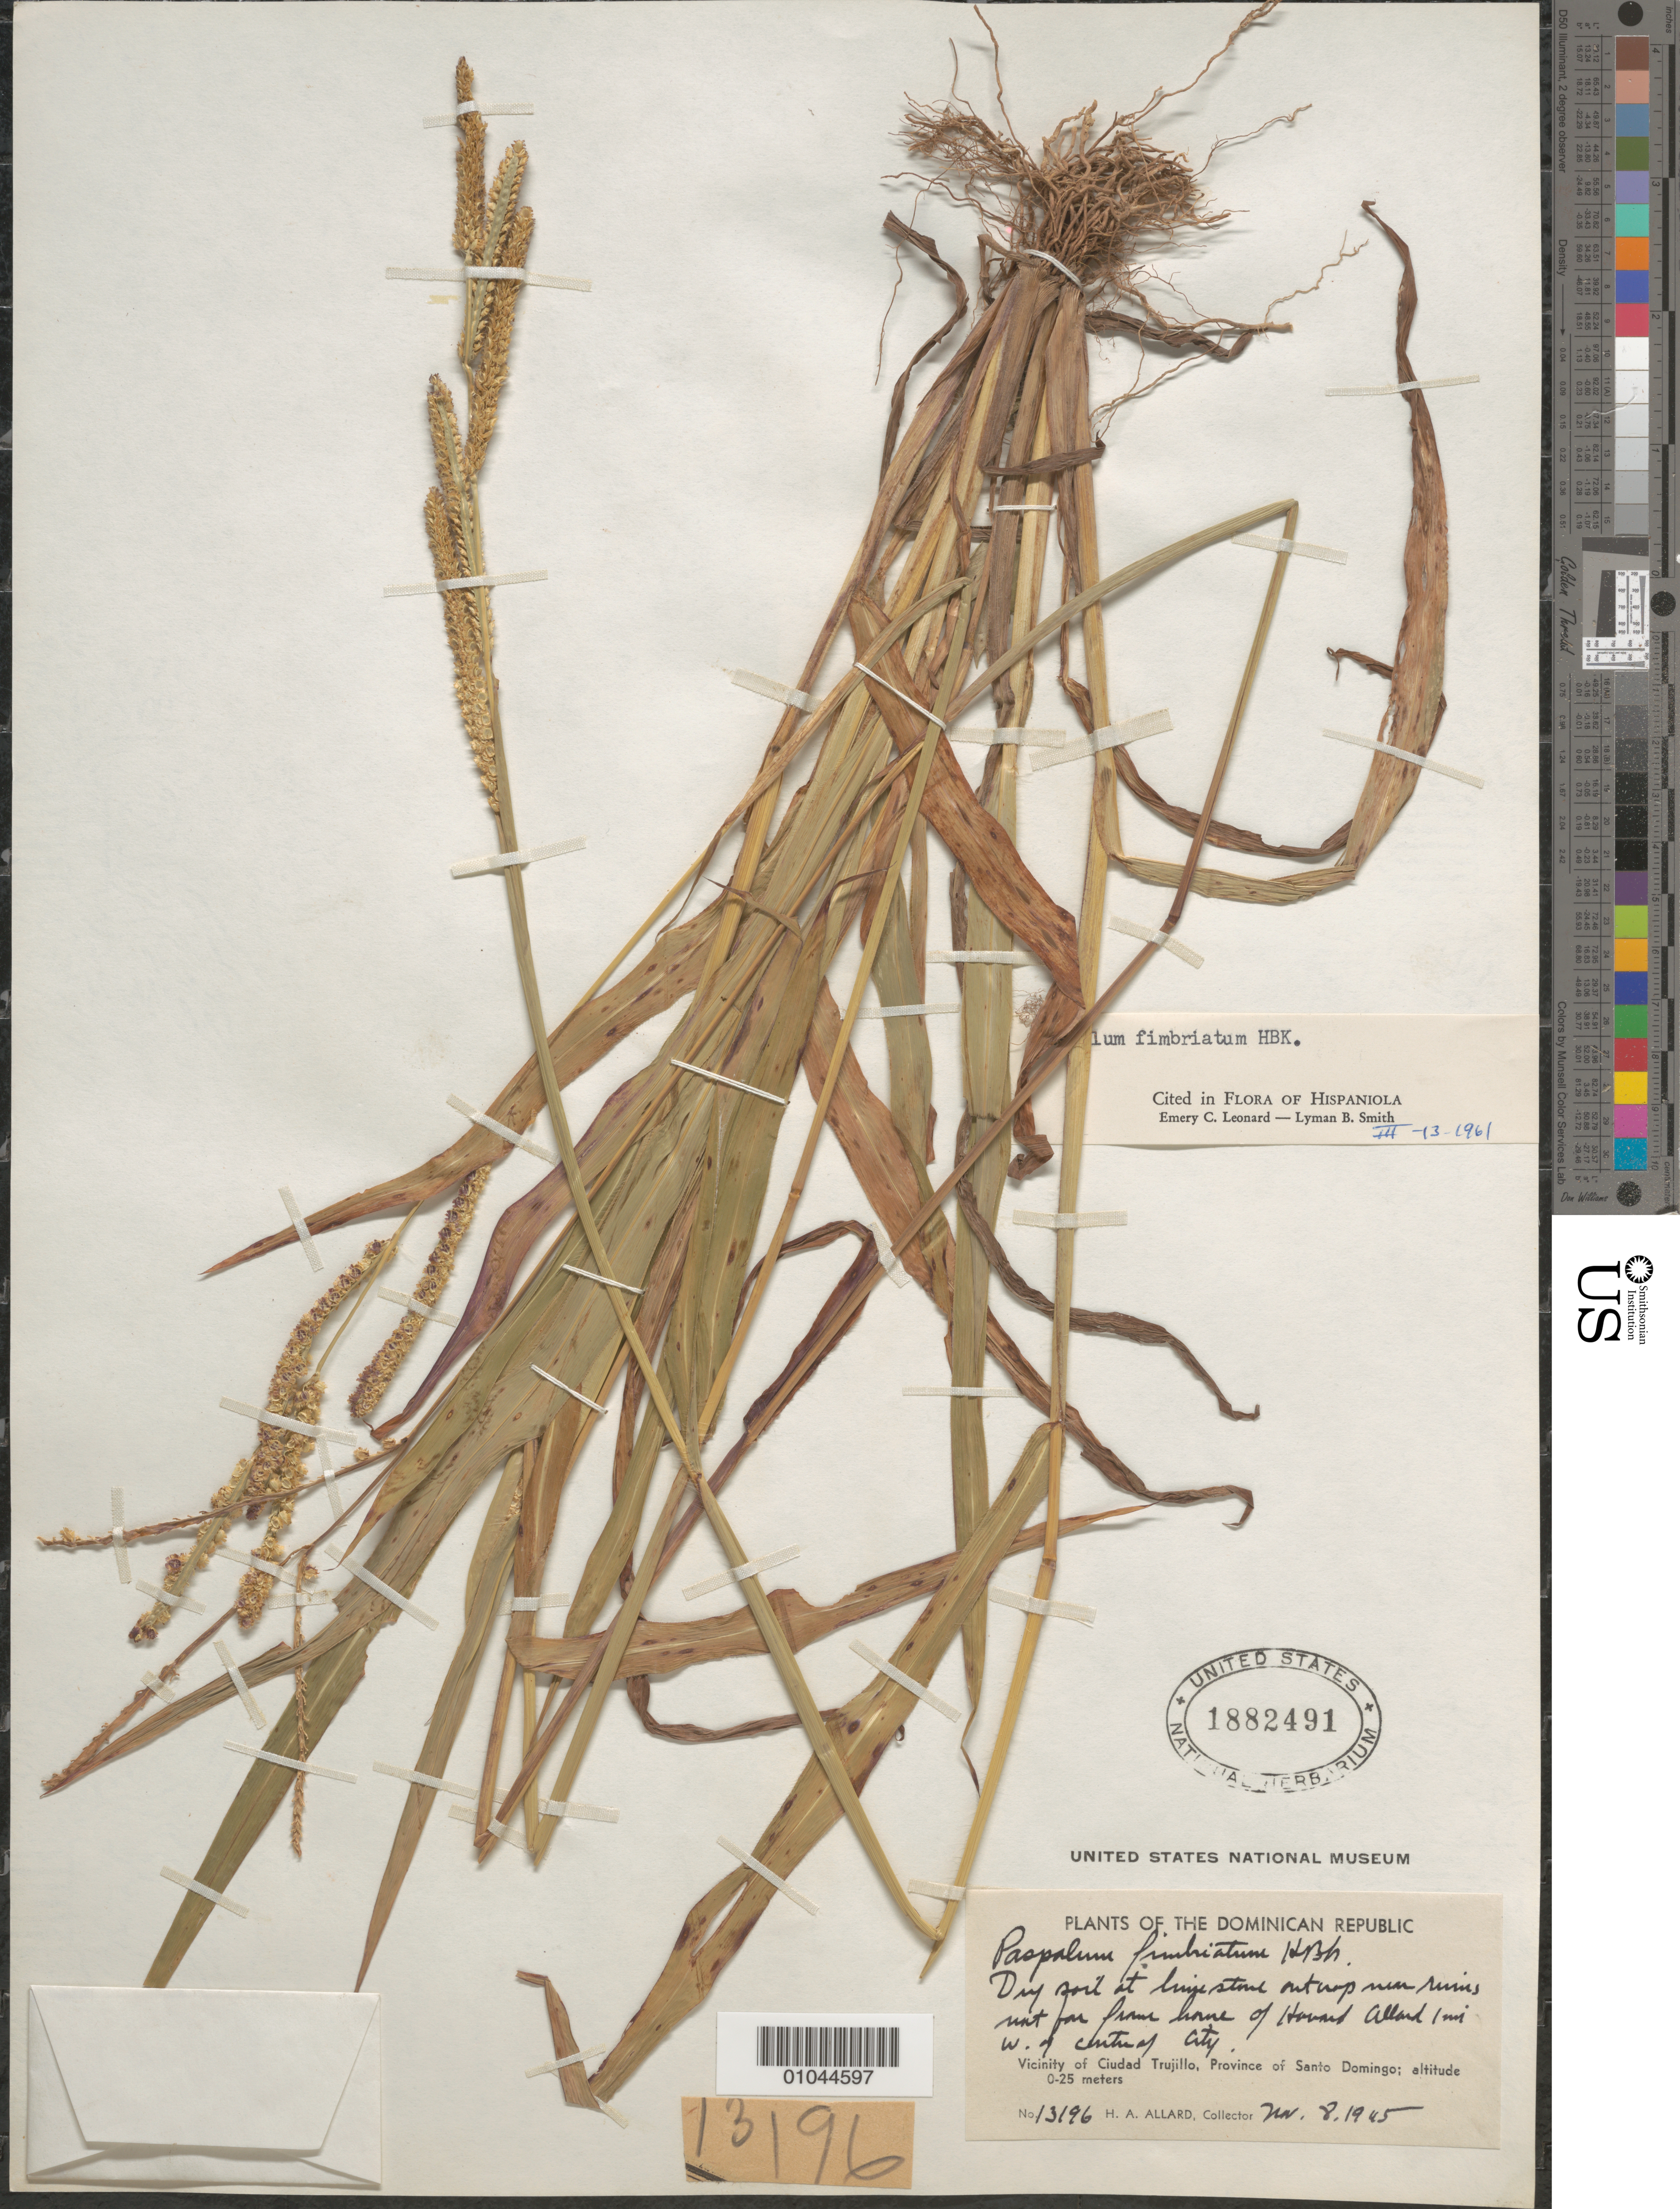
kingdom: Plantae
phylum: Tracheophyta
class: Liliopsida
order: Poales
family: Poaceae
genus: Paspalum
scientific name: Paspalum fimbriatum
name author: Kunth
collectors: H. A. Allard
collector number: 13196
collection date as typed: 08 Nov 1945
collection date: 1945-11-08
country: Dominican Republic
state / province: Distrito Nacional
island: Hispaniola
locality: Vicinity of Ciudad Trujillo, not far from Howard Allard's home 1 mile W of center of city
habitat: dry soil at limestone outcrop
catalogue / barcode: US 1882491